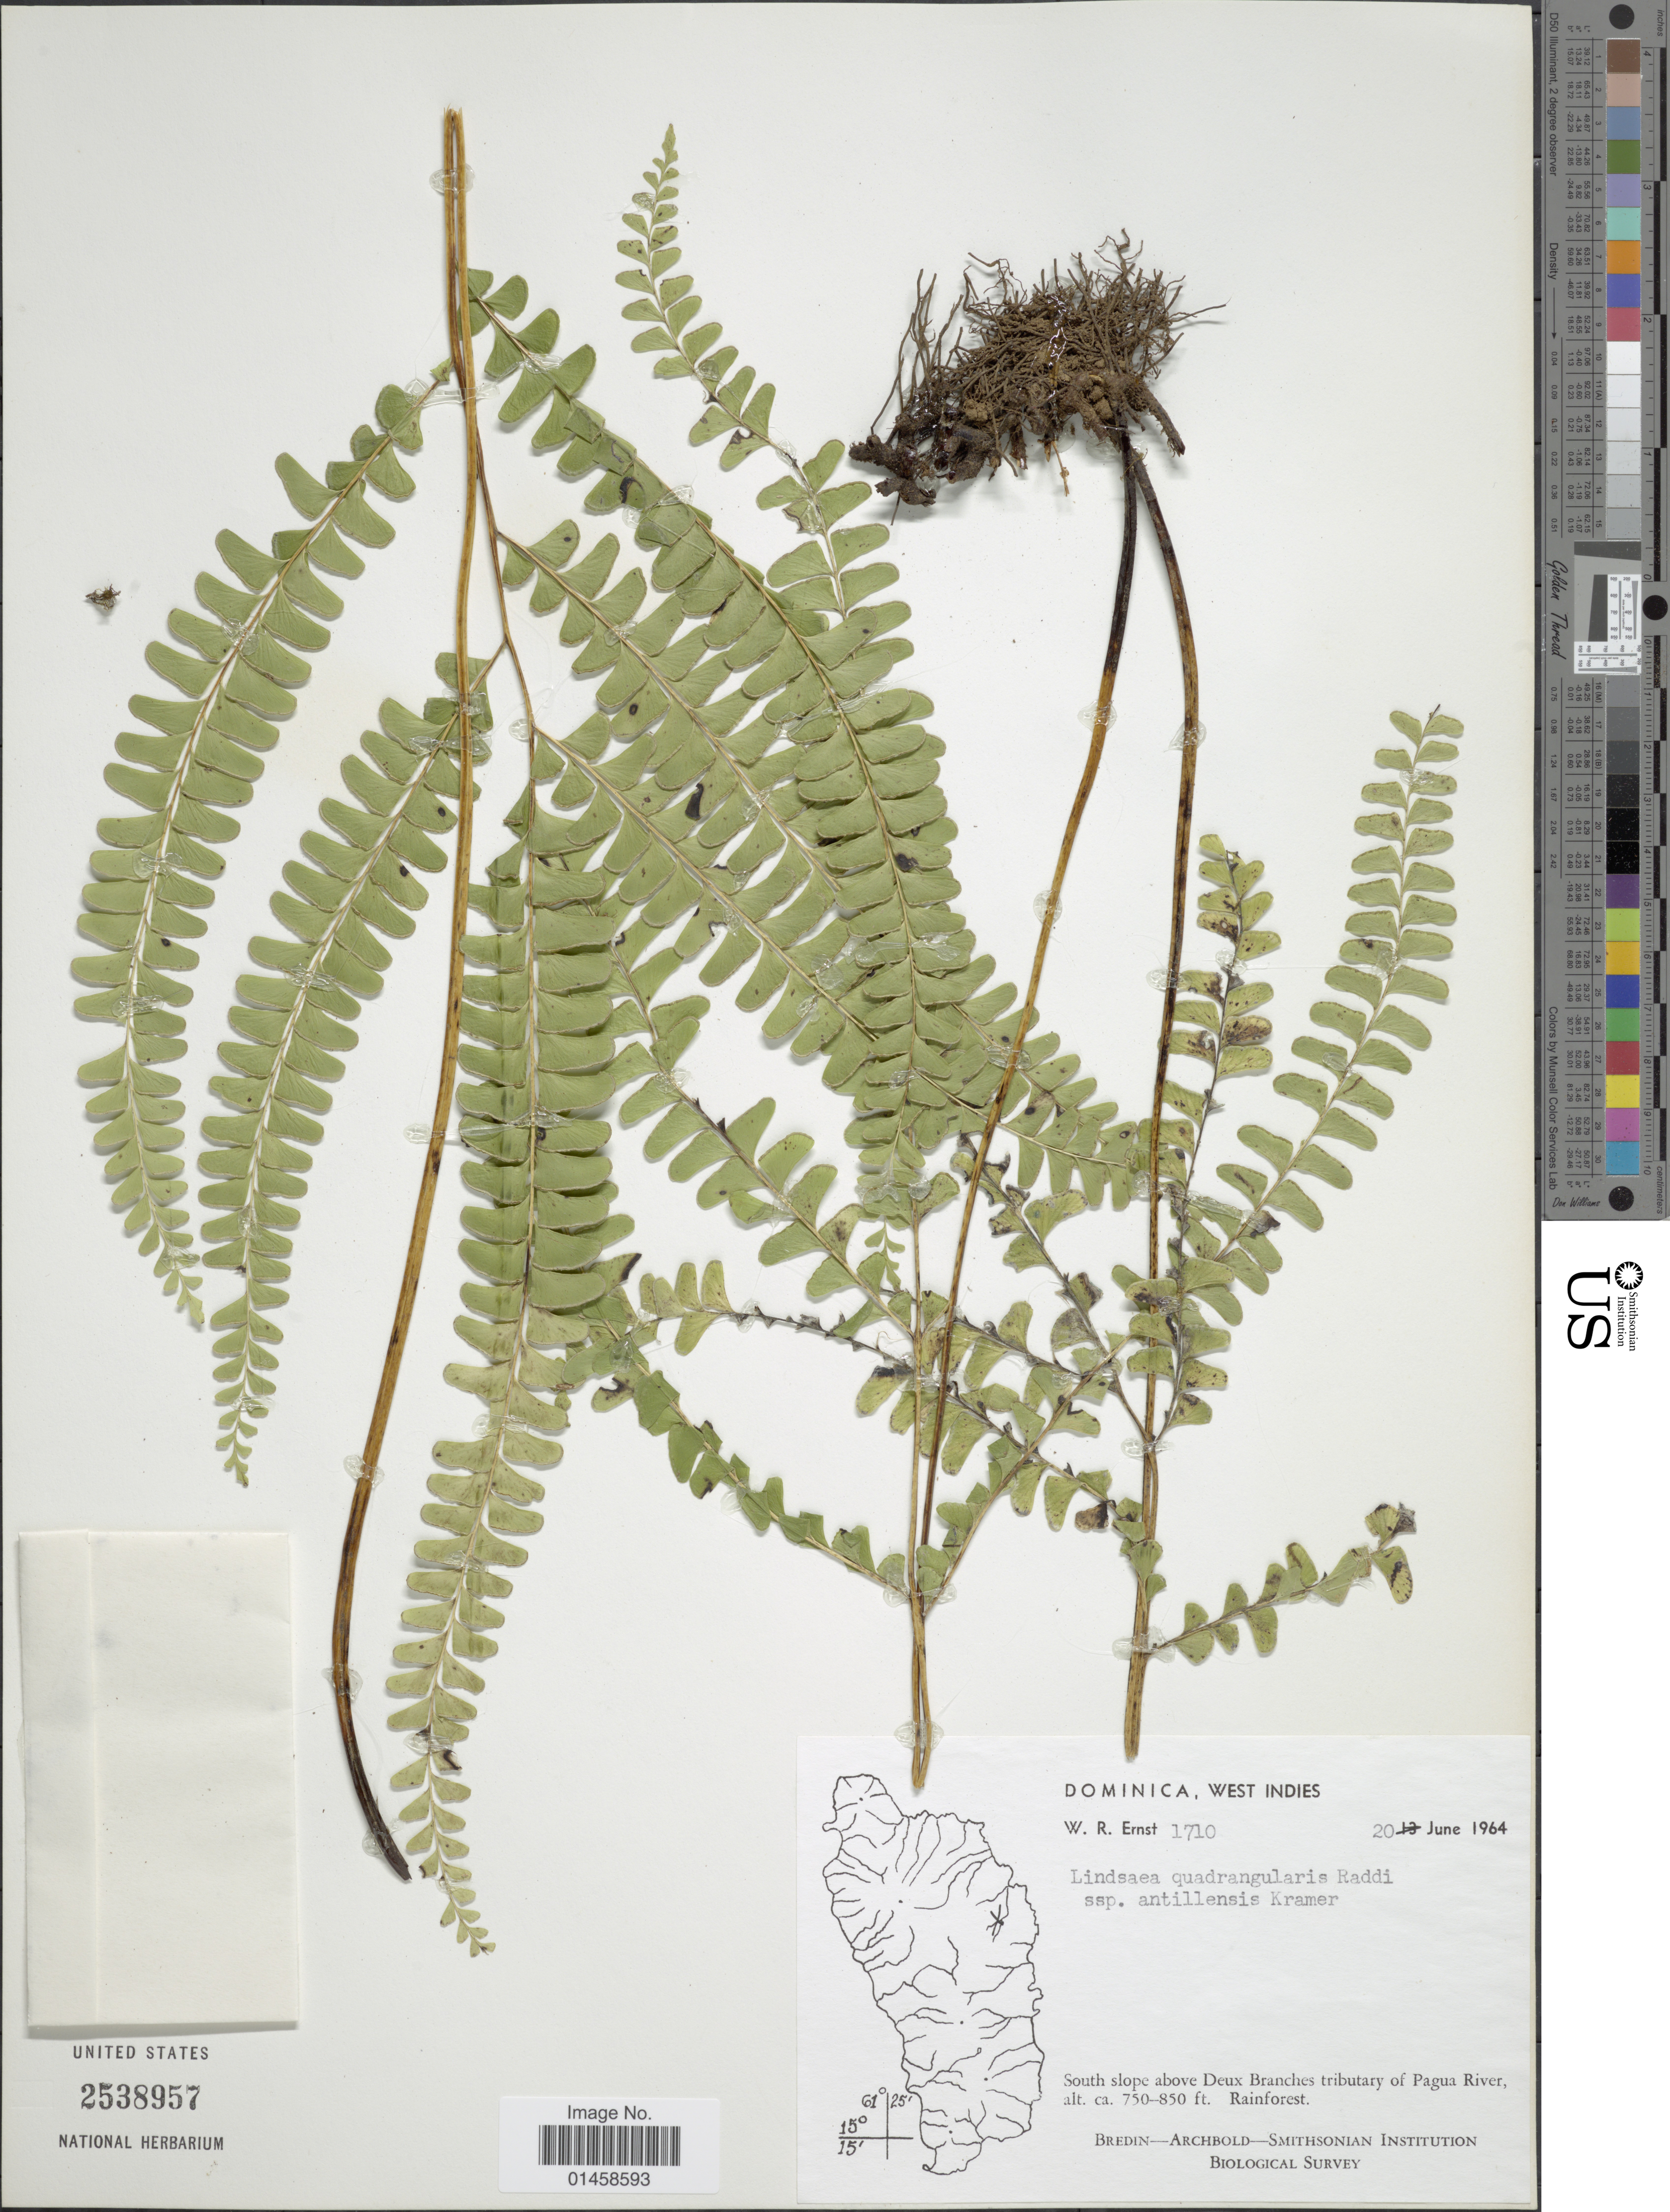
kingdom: Plantae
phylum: Tracheophyta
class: Polypodiopsida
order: Polypodiales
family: Lindsaeaceae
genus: Lindsaea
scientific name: Lindsaea quadrangularis subsp. antillensis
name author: K.U. Kramer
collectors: W. R. Ernst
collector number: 1710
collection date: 1964-06-20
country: Dominica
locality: South slope above Deux Branches tributary of Pagua River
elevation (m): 229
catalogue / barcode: US 2538957